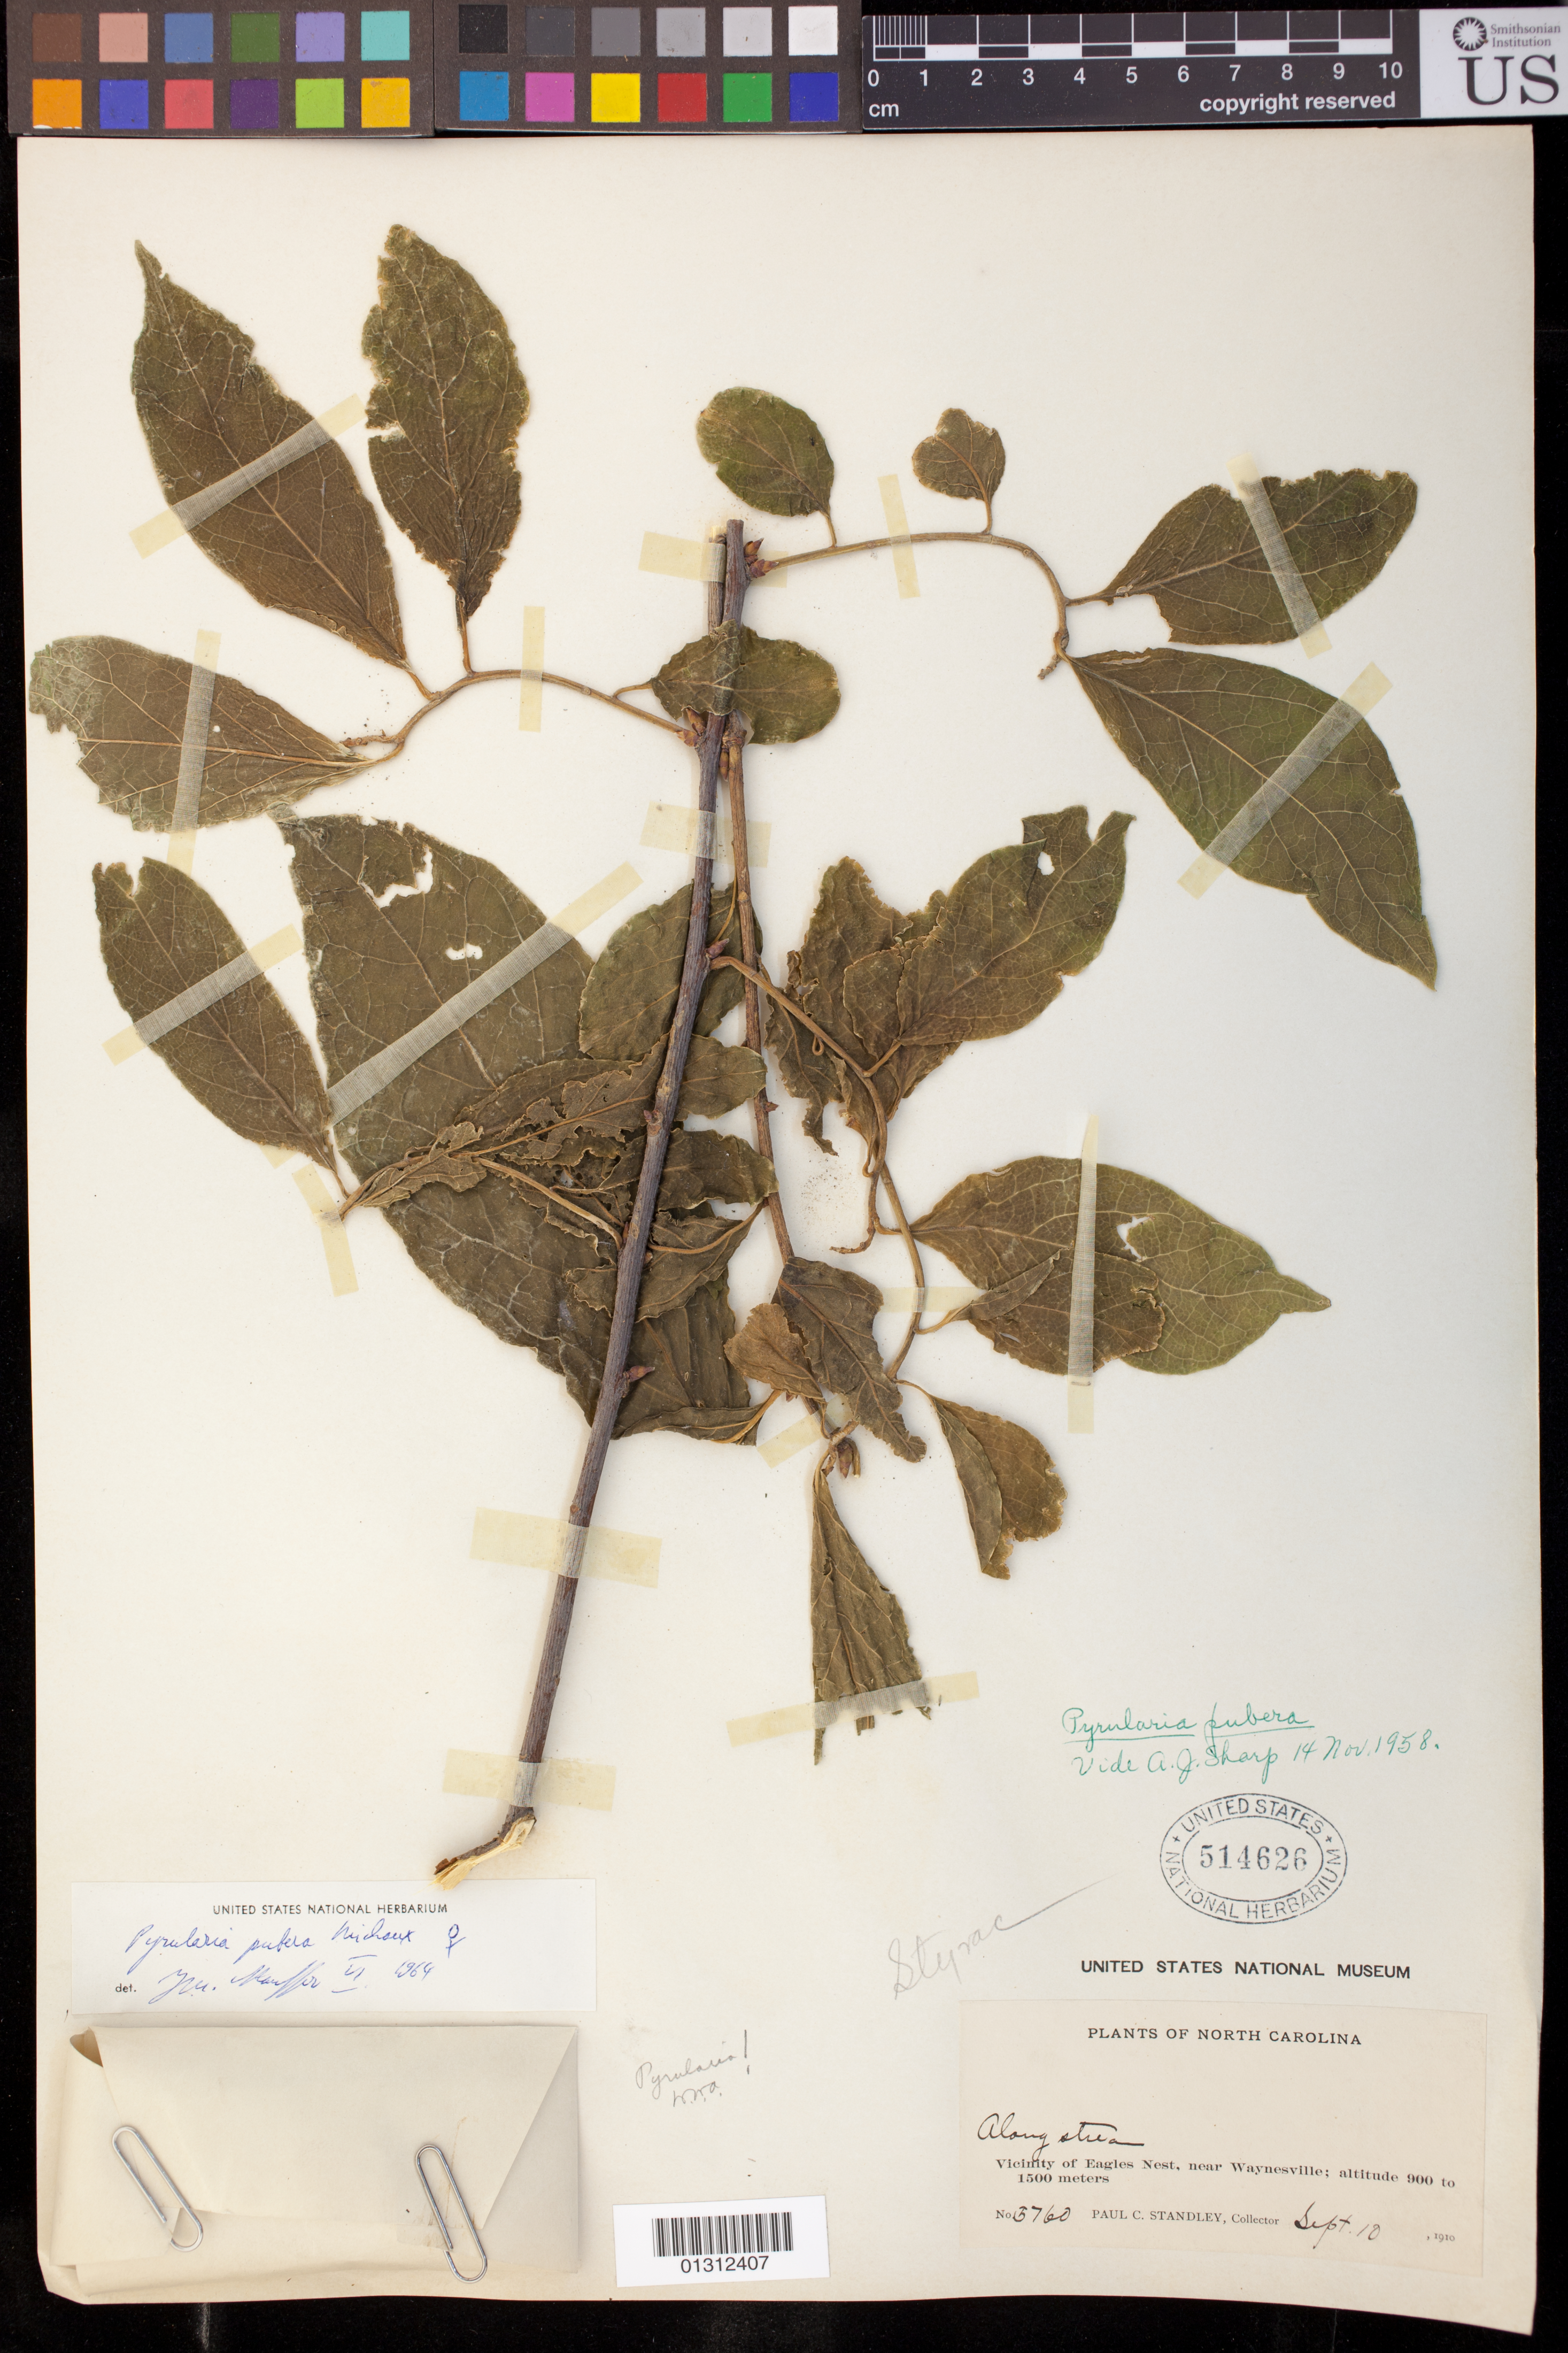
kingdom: Plantae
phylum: Tracheophyta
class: Magnoliopsida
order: Santalales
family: Cervantesiaceae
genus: Pyrularia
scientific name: Pyrularia pubera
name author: Michx.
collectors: P. C. Standley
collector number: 3760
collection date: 1910-09-10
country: United States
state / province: North Carolina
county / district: Haywood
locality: Vicinity of Eagles Nest, near Waynesville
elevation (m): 900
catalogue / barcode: US 514626